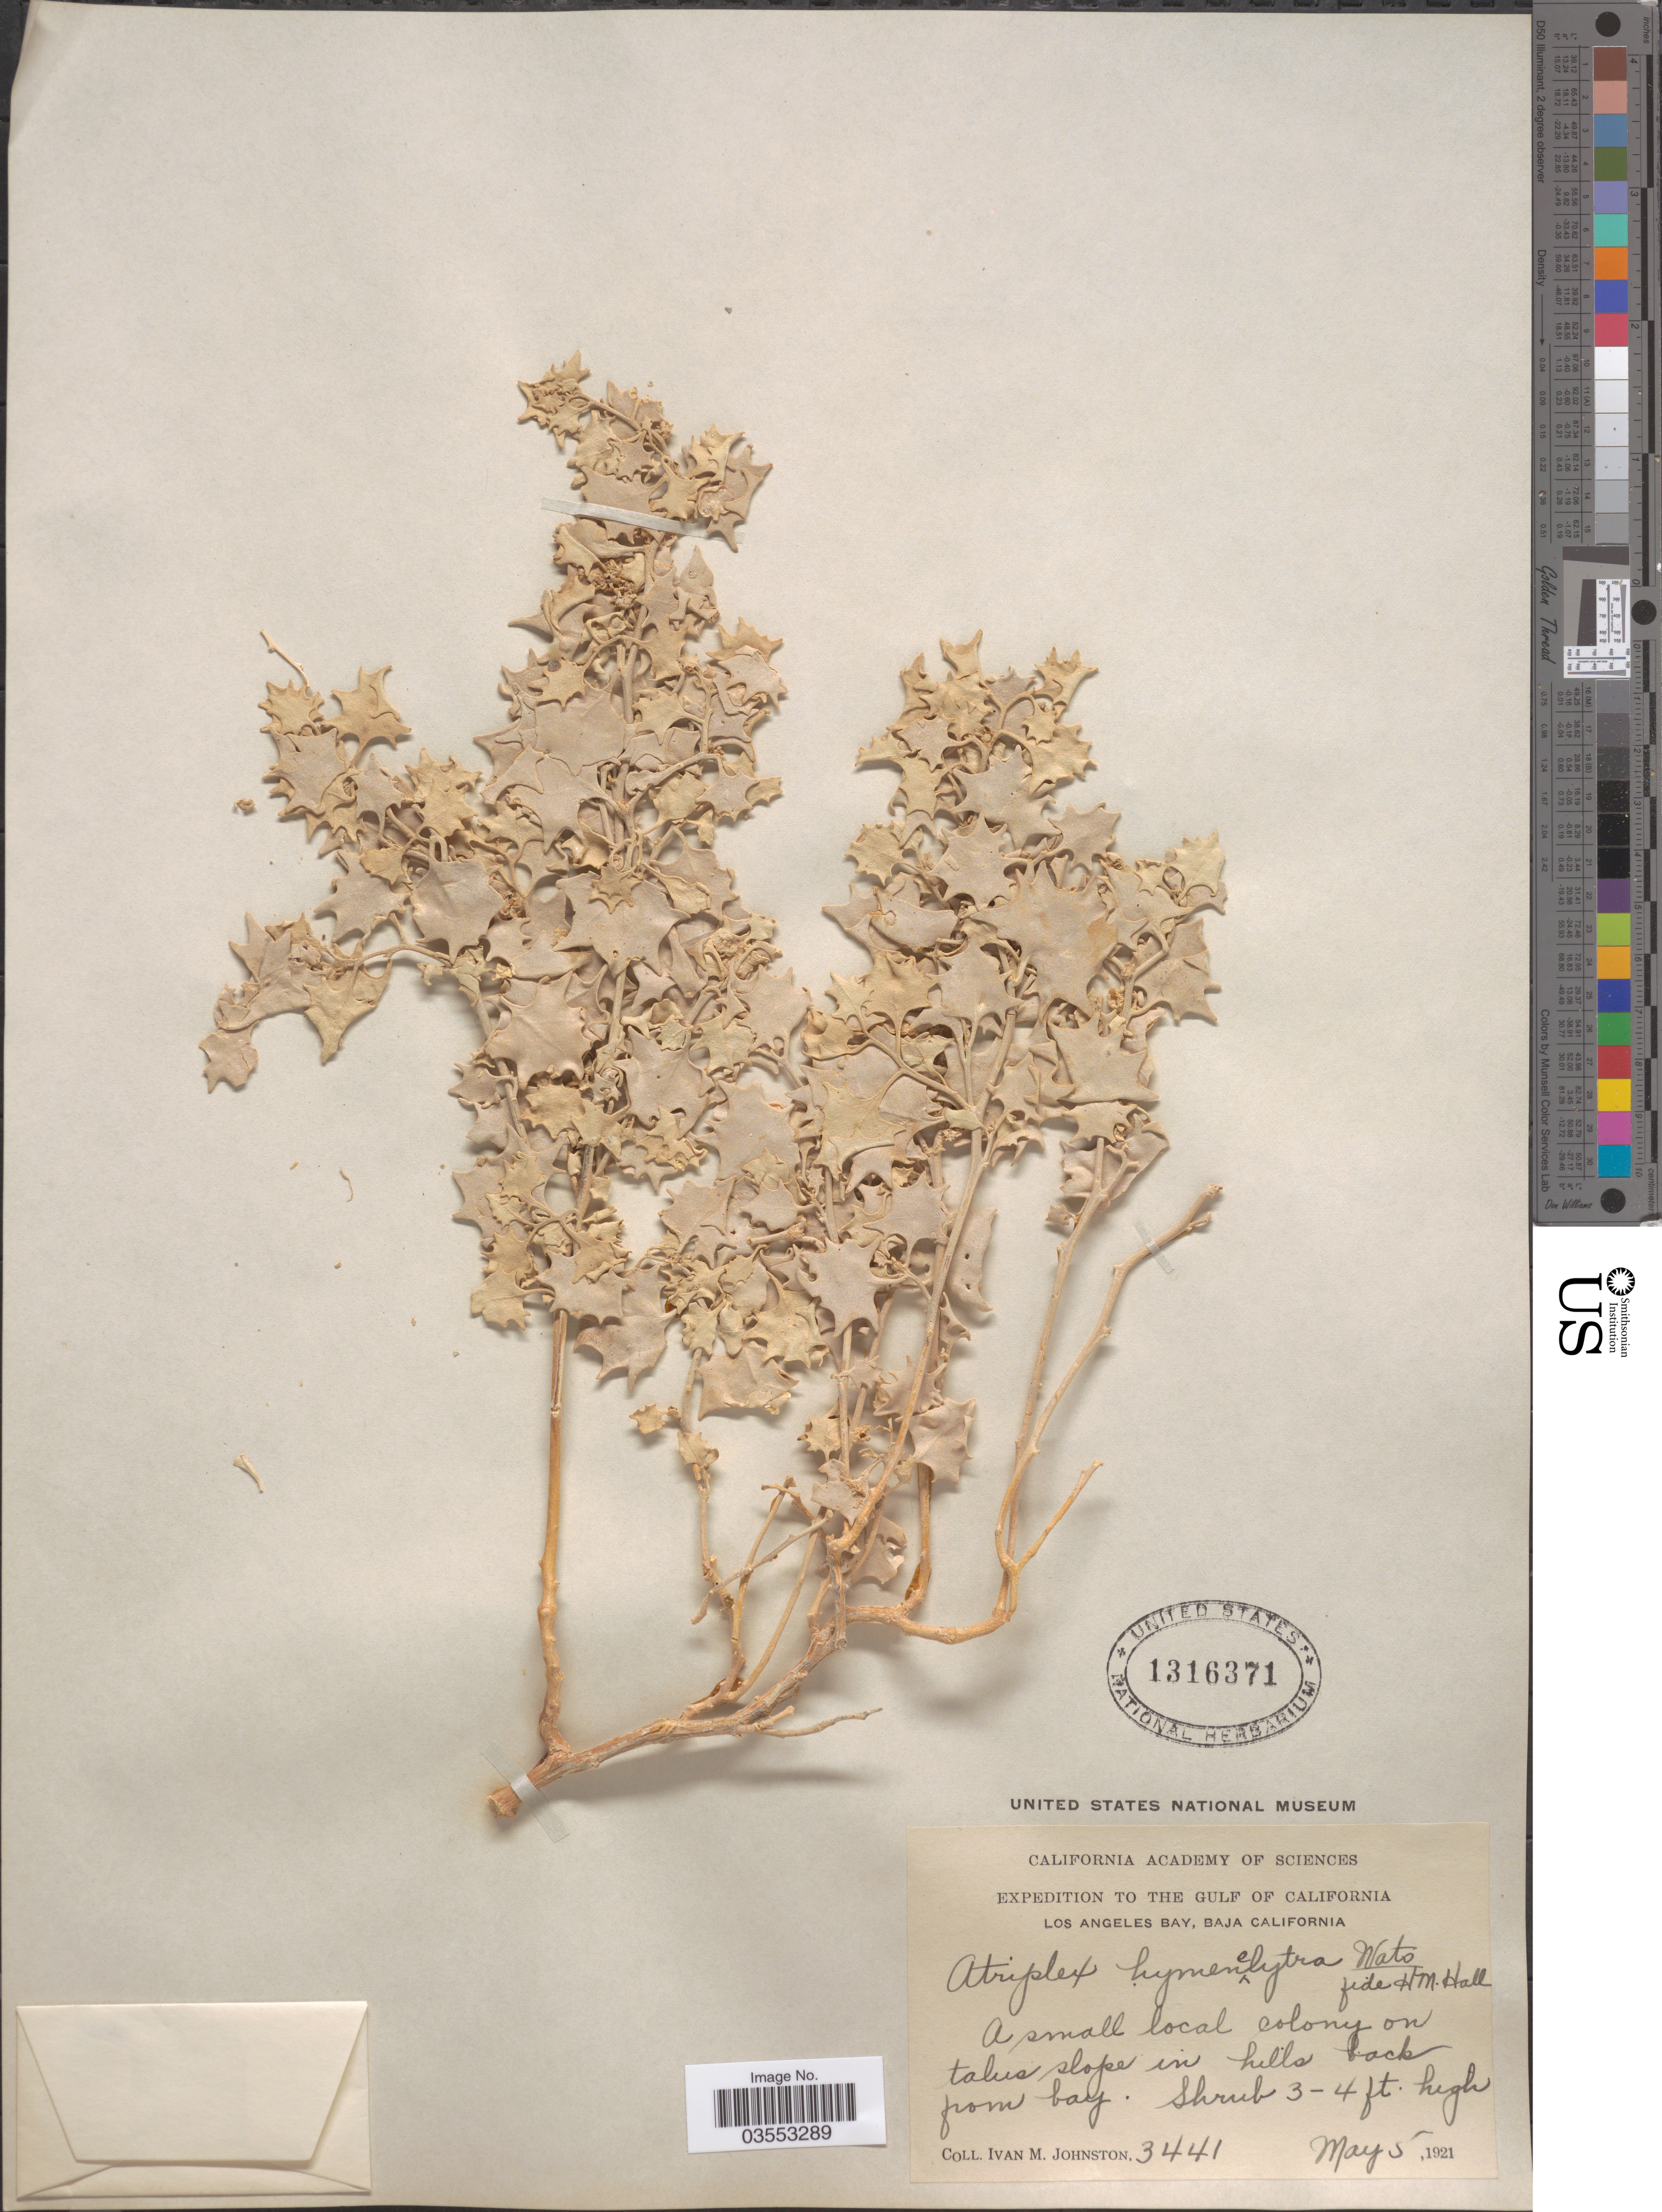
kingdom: Plantae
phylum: Tracheophyta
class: Magnoliopsida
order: Caryophyllales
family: Amaranthaceae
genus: Atriplex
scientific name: Atriplex hymenelytra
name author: (Torr.) S. Watson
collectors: I.M. Johnston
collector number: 3441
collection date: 1921-05-05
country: Mexico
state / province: Baja California Norte / Baja California Sur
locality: The Gulf of California. Los Angeles Bay.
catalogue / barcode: US 1316371